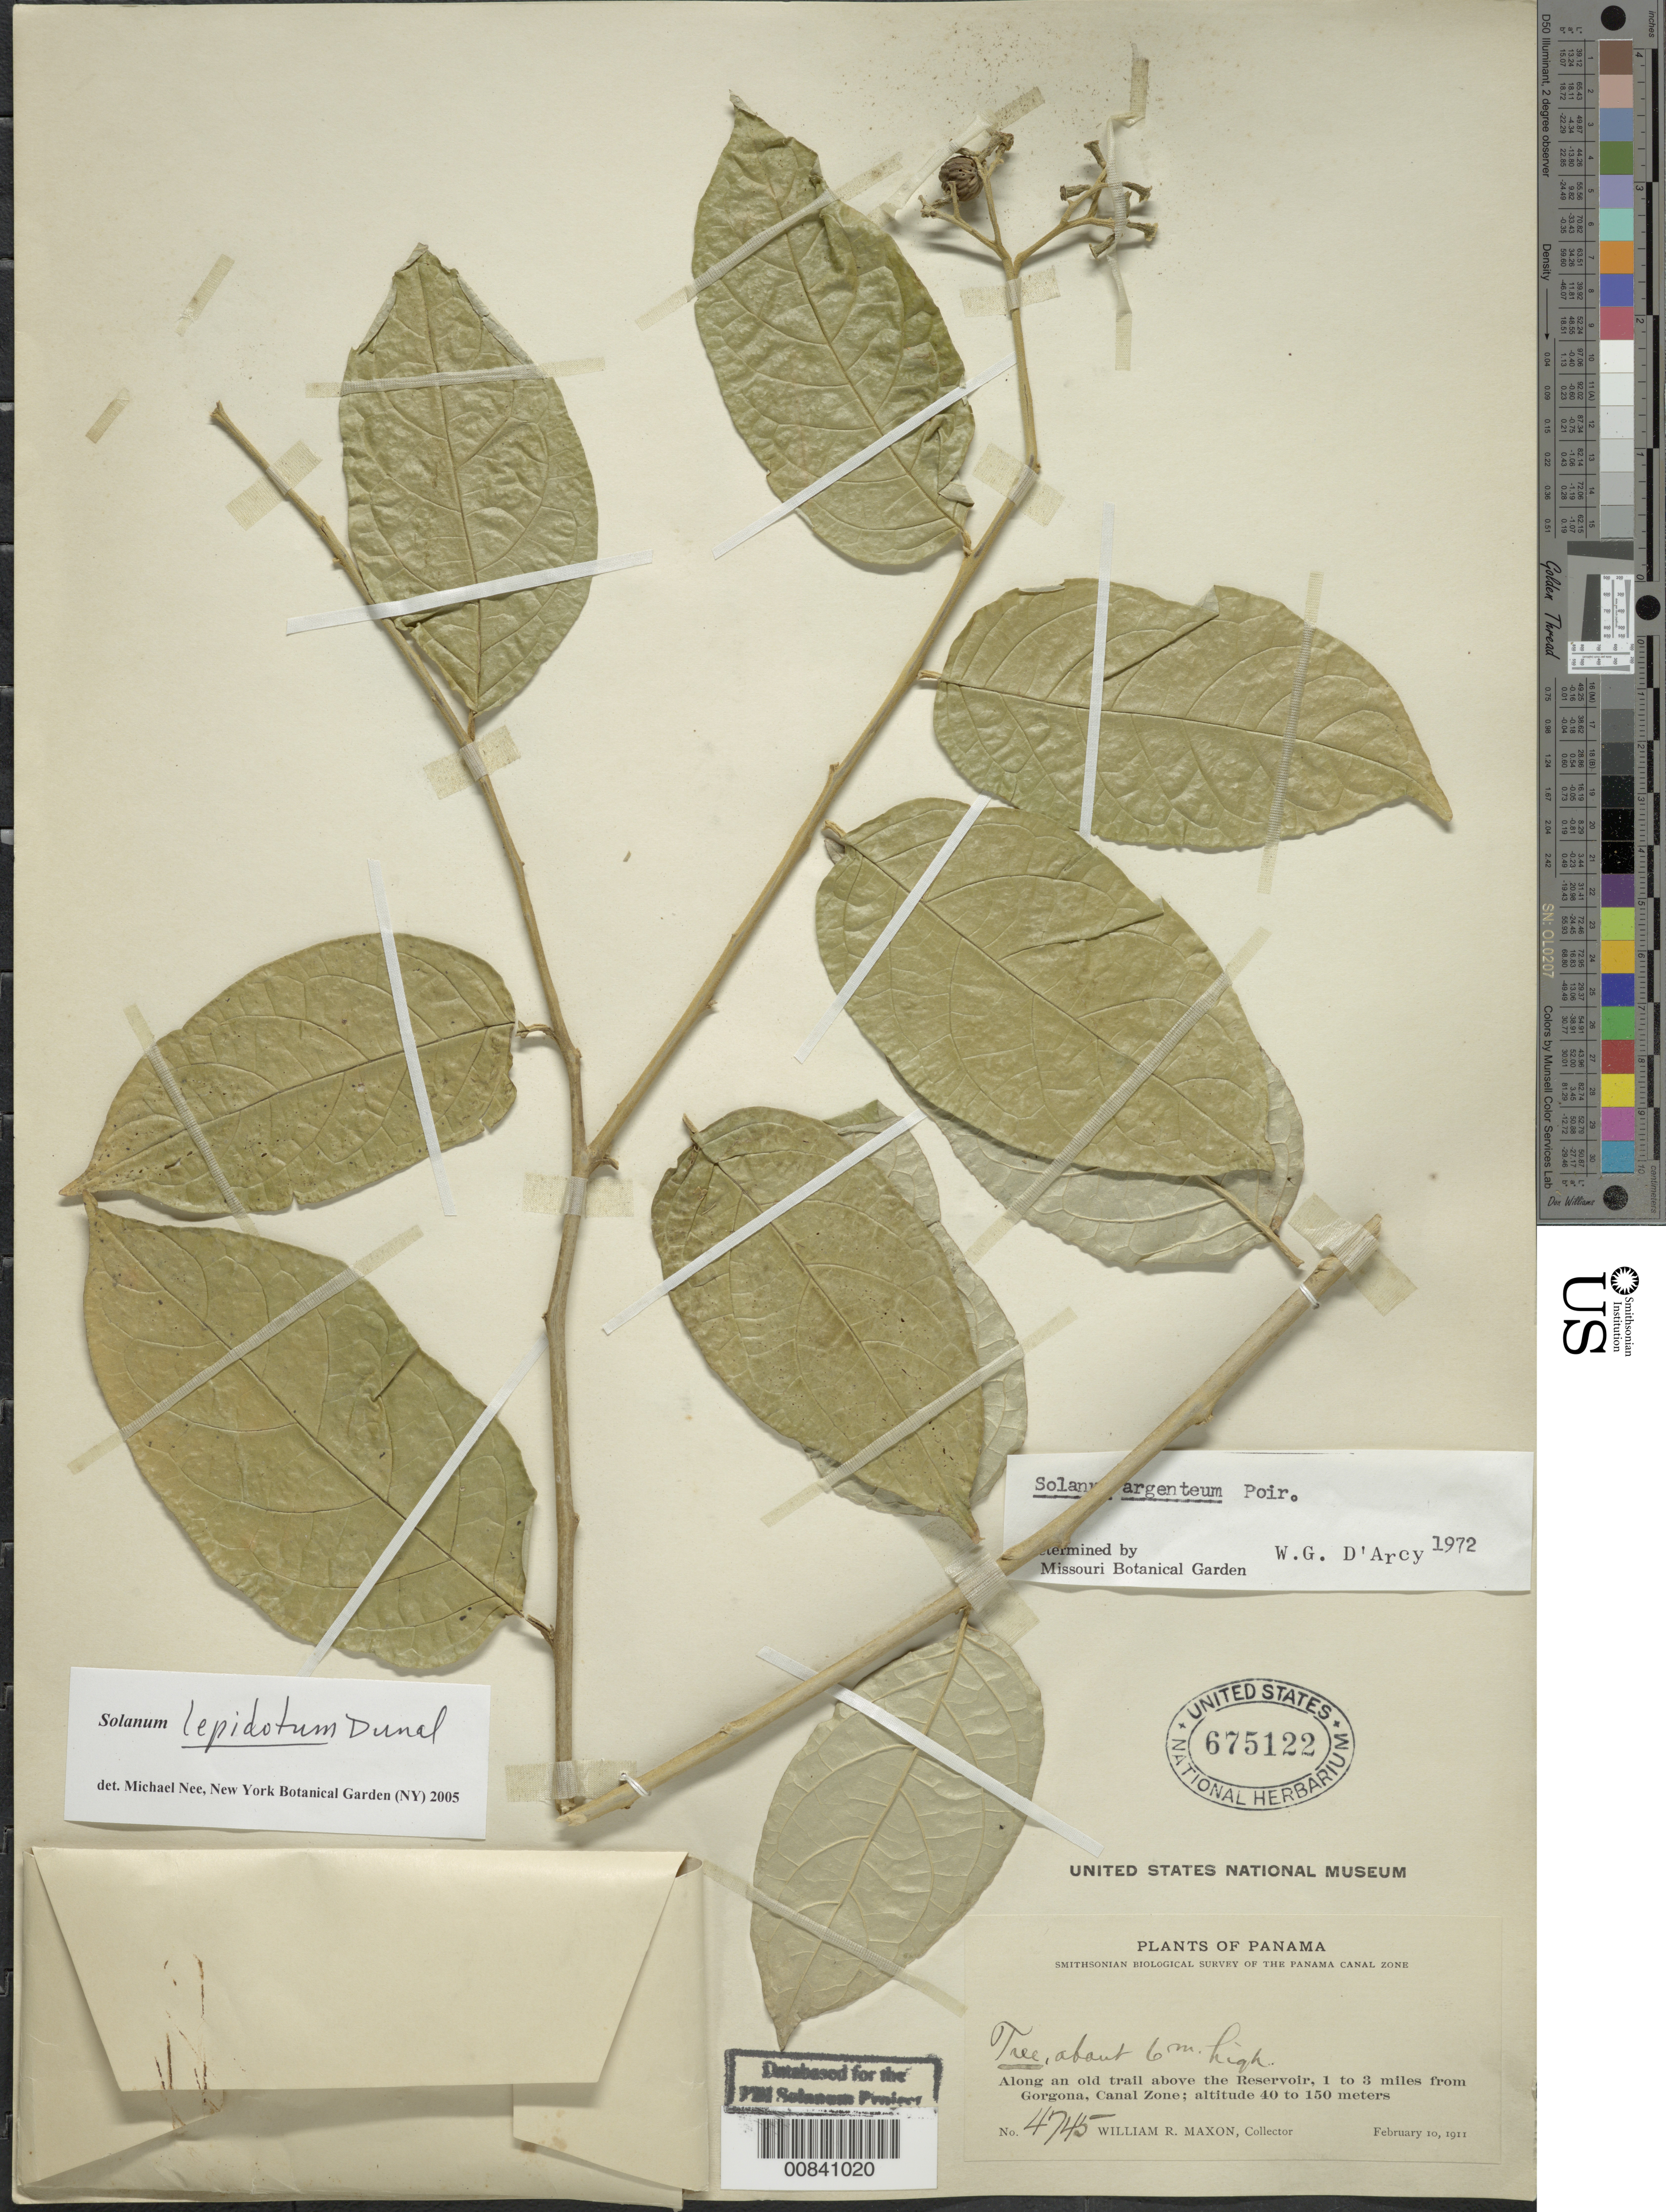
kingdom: Plantae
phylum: Tracheophyta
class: Magnoliopsida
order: Solanales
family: Solanaceae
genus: Solanum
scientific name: Solanum lepidotum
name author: Humb. & Bonpl. ex Dunal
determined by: Nee, Michael H.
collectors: W. R. Maxon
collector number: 4745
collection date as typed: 10 Feb 1911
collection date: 1911-02-10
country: Panama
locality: Survey of the Panama Canal Zone. Along an old trail above the Reservoir, 1-3 miles from Gorgona, Canal Zone.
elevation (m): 40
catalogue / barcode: US 675122